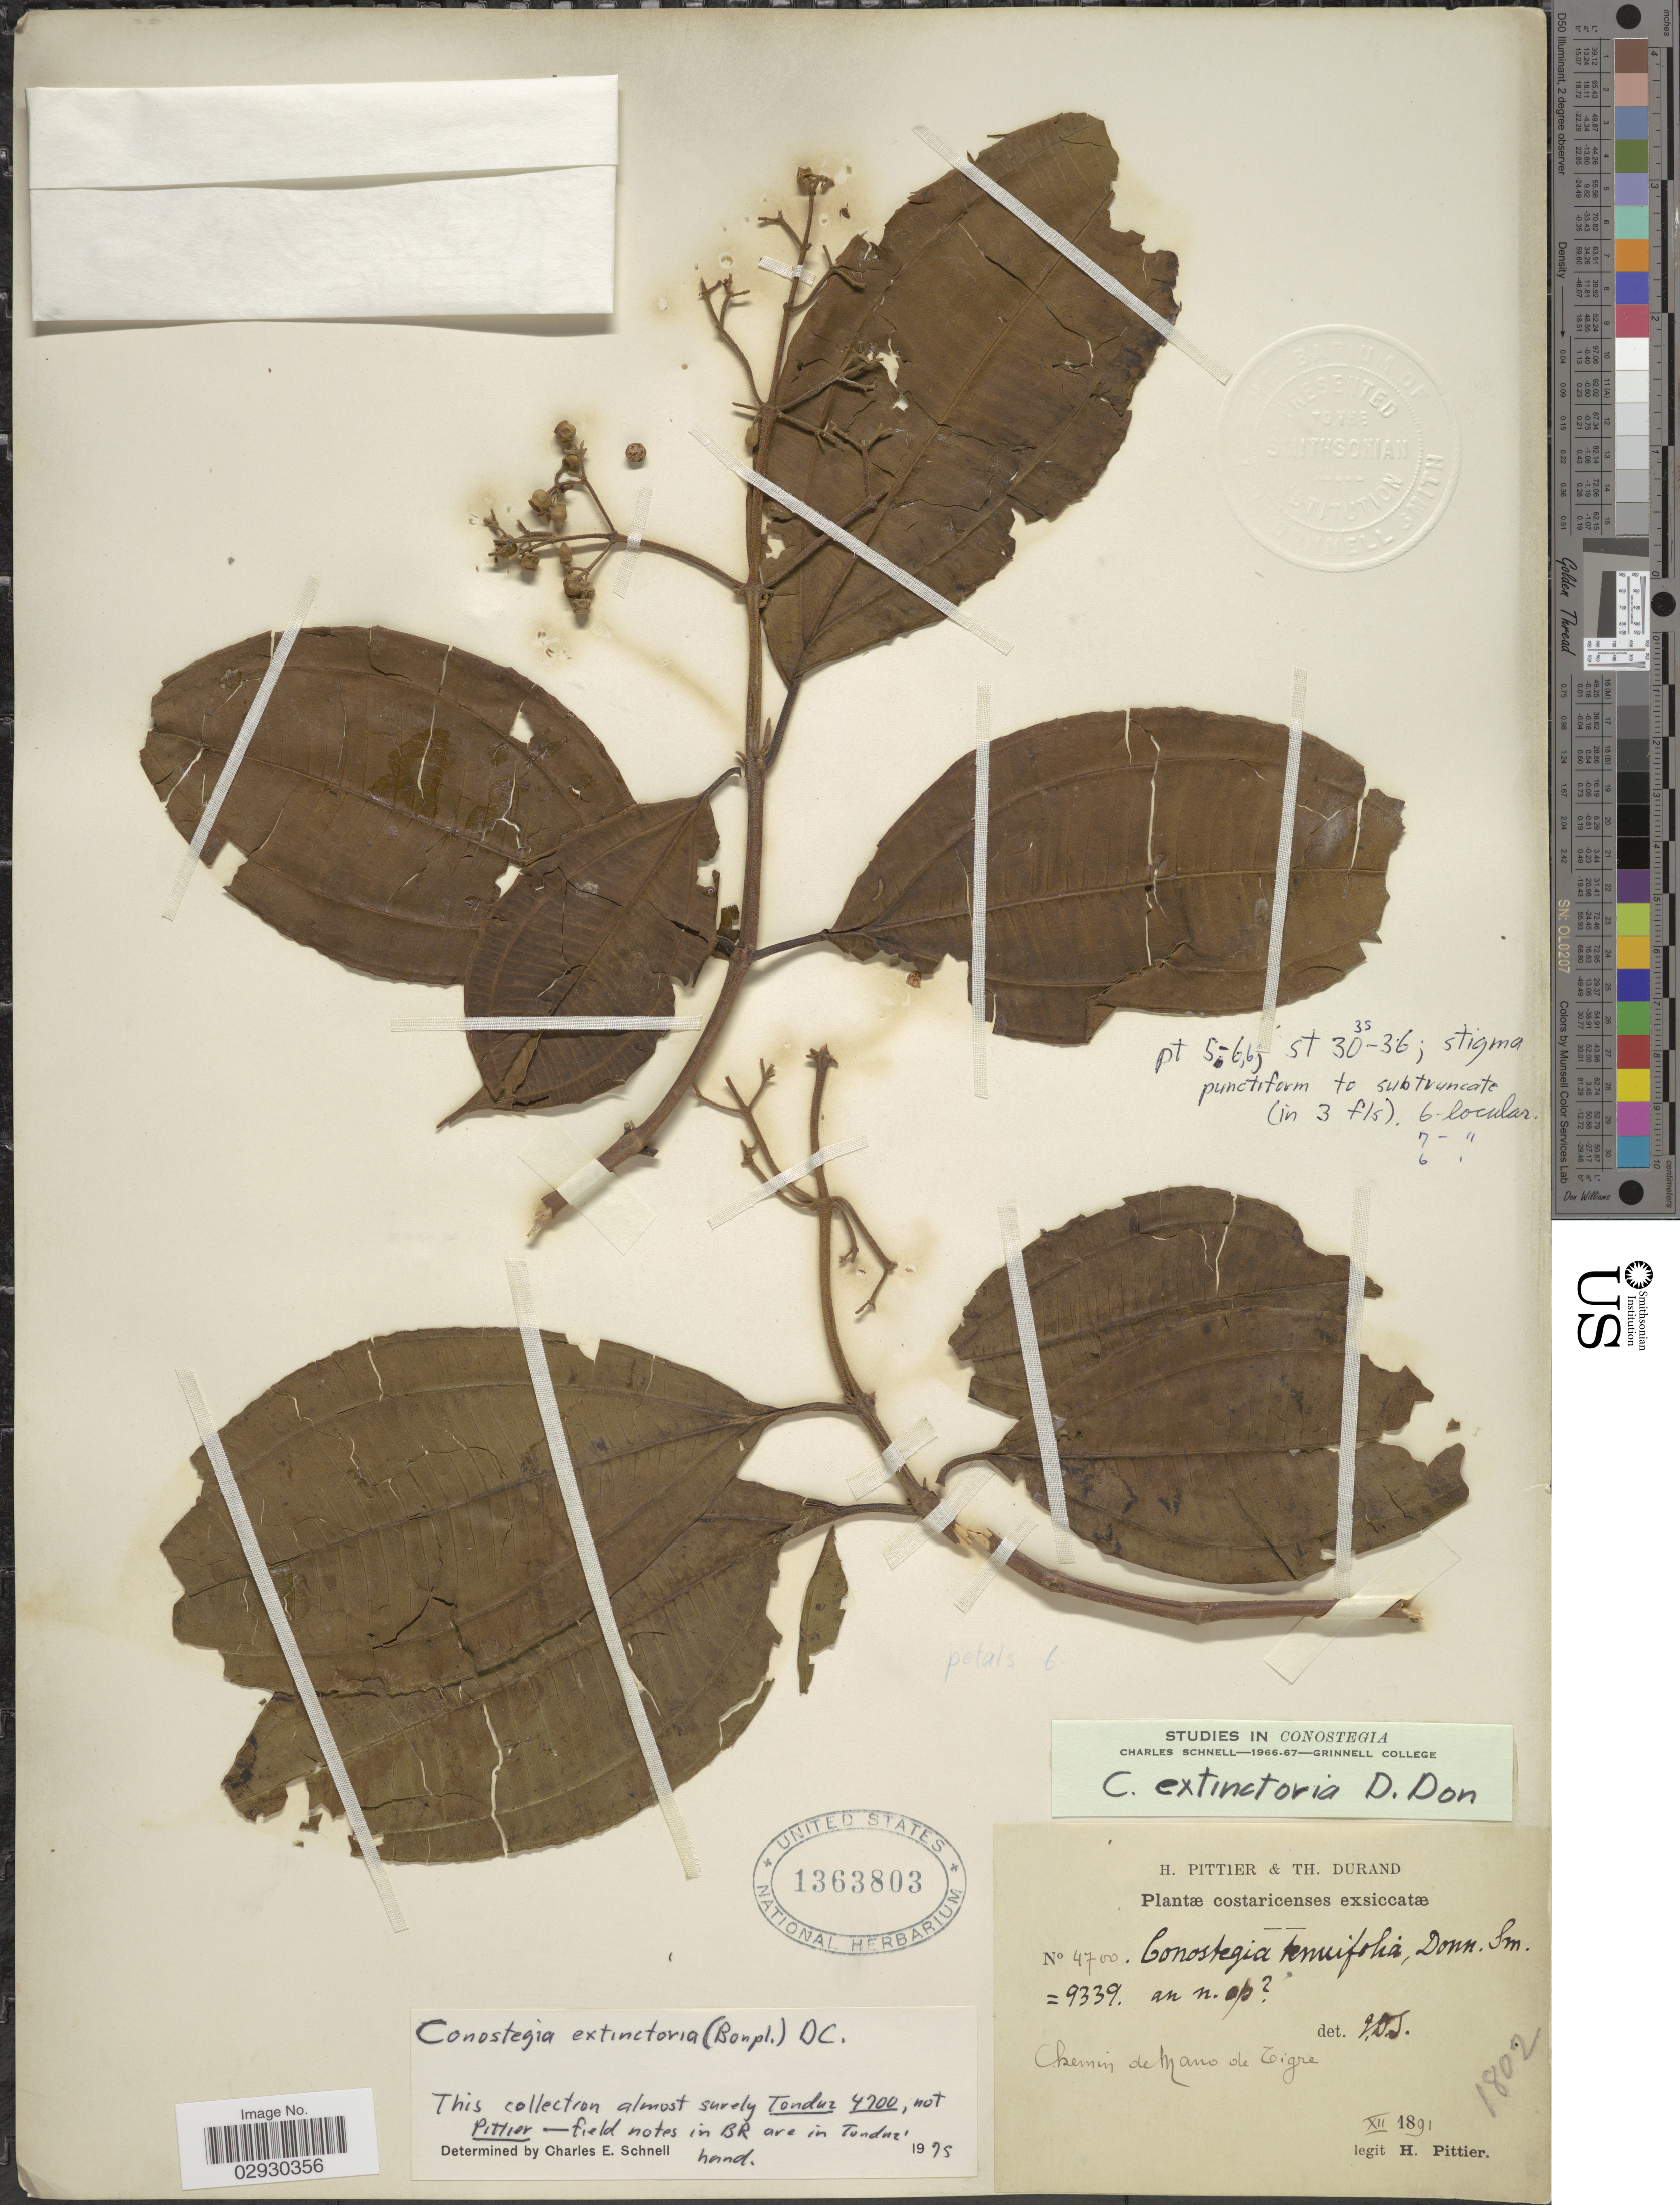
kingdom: Plantae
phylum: Tracheophyta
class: Magnoliopsida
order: Myrtales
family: Melastomataceae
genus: Conostegia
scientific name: Conostegia extinctoria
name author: (Bonpl.) D. Don ex DC.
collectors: H. F. Pittier & T. Durand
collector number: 4700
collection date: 1891-12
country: Costa Rica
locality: Chemin de Mano de Tigre.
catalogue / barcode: US 1363803